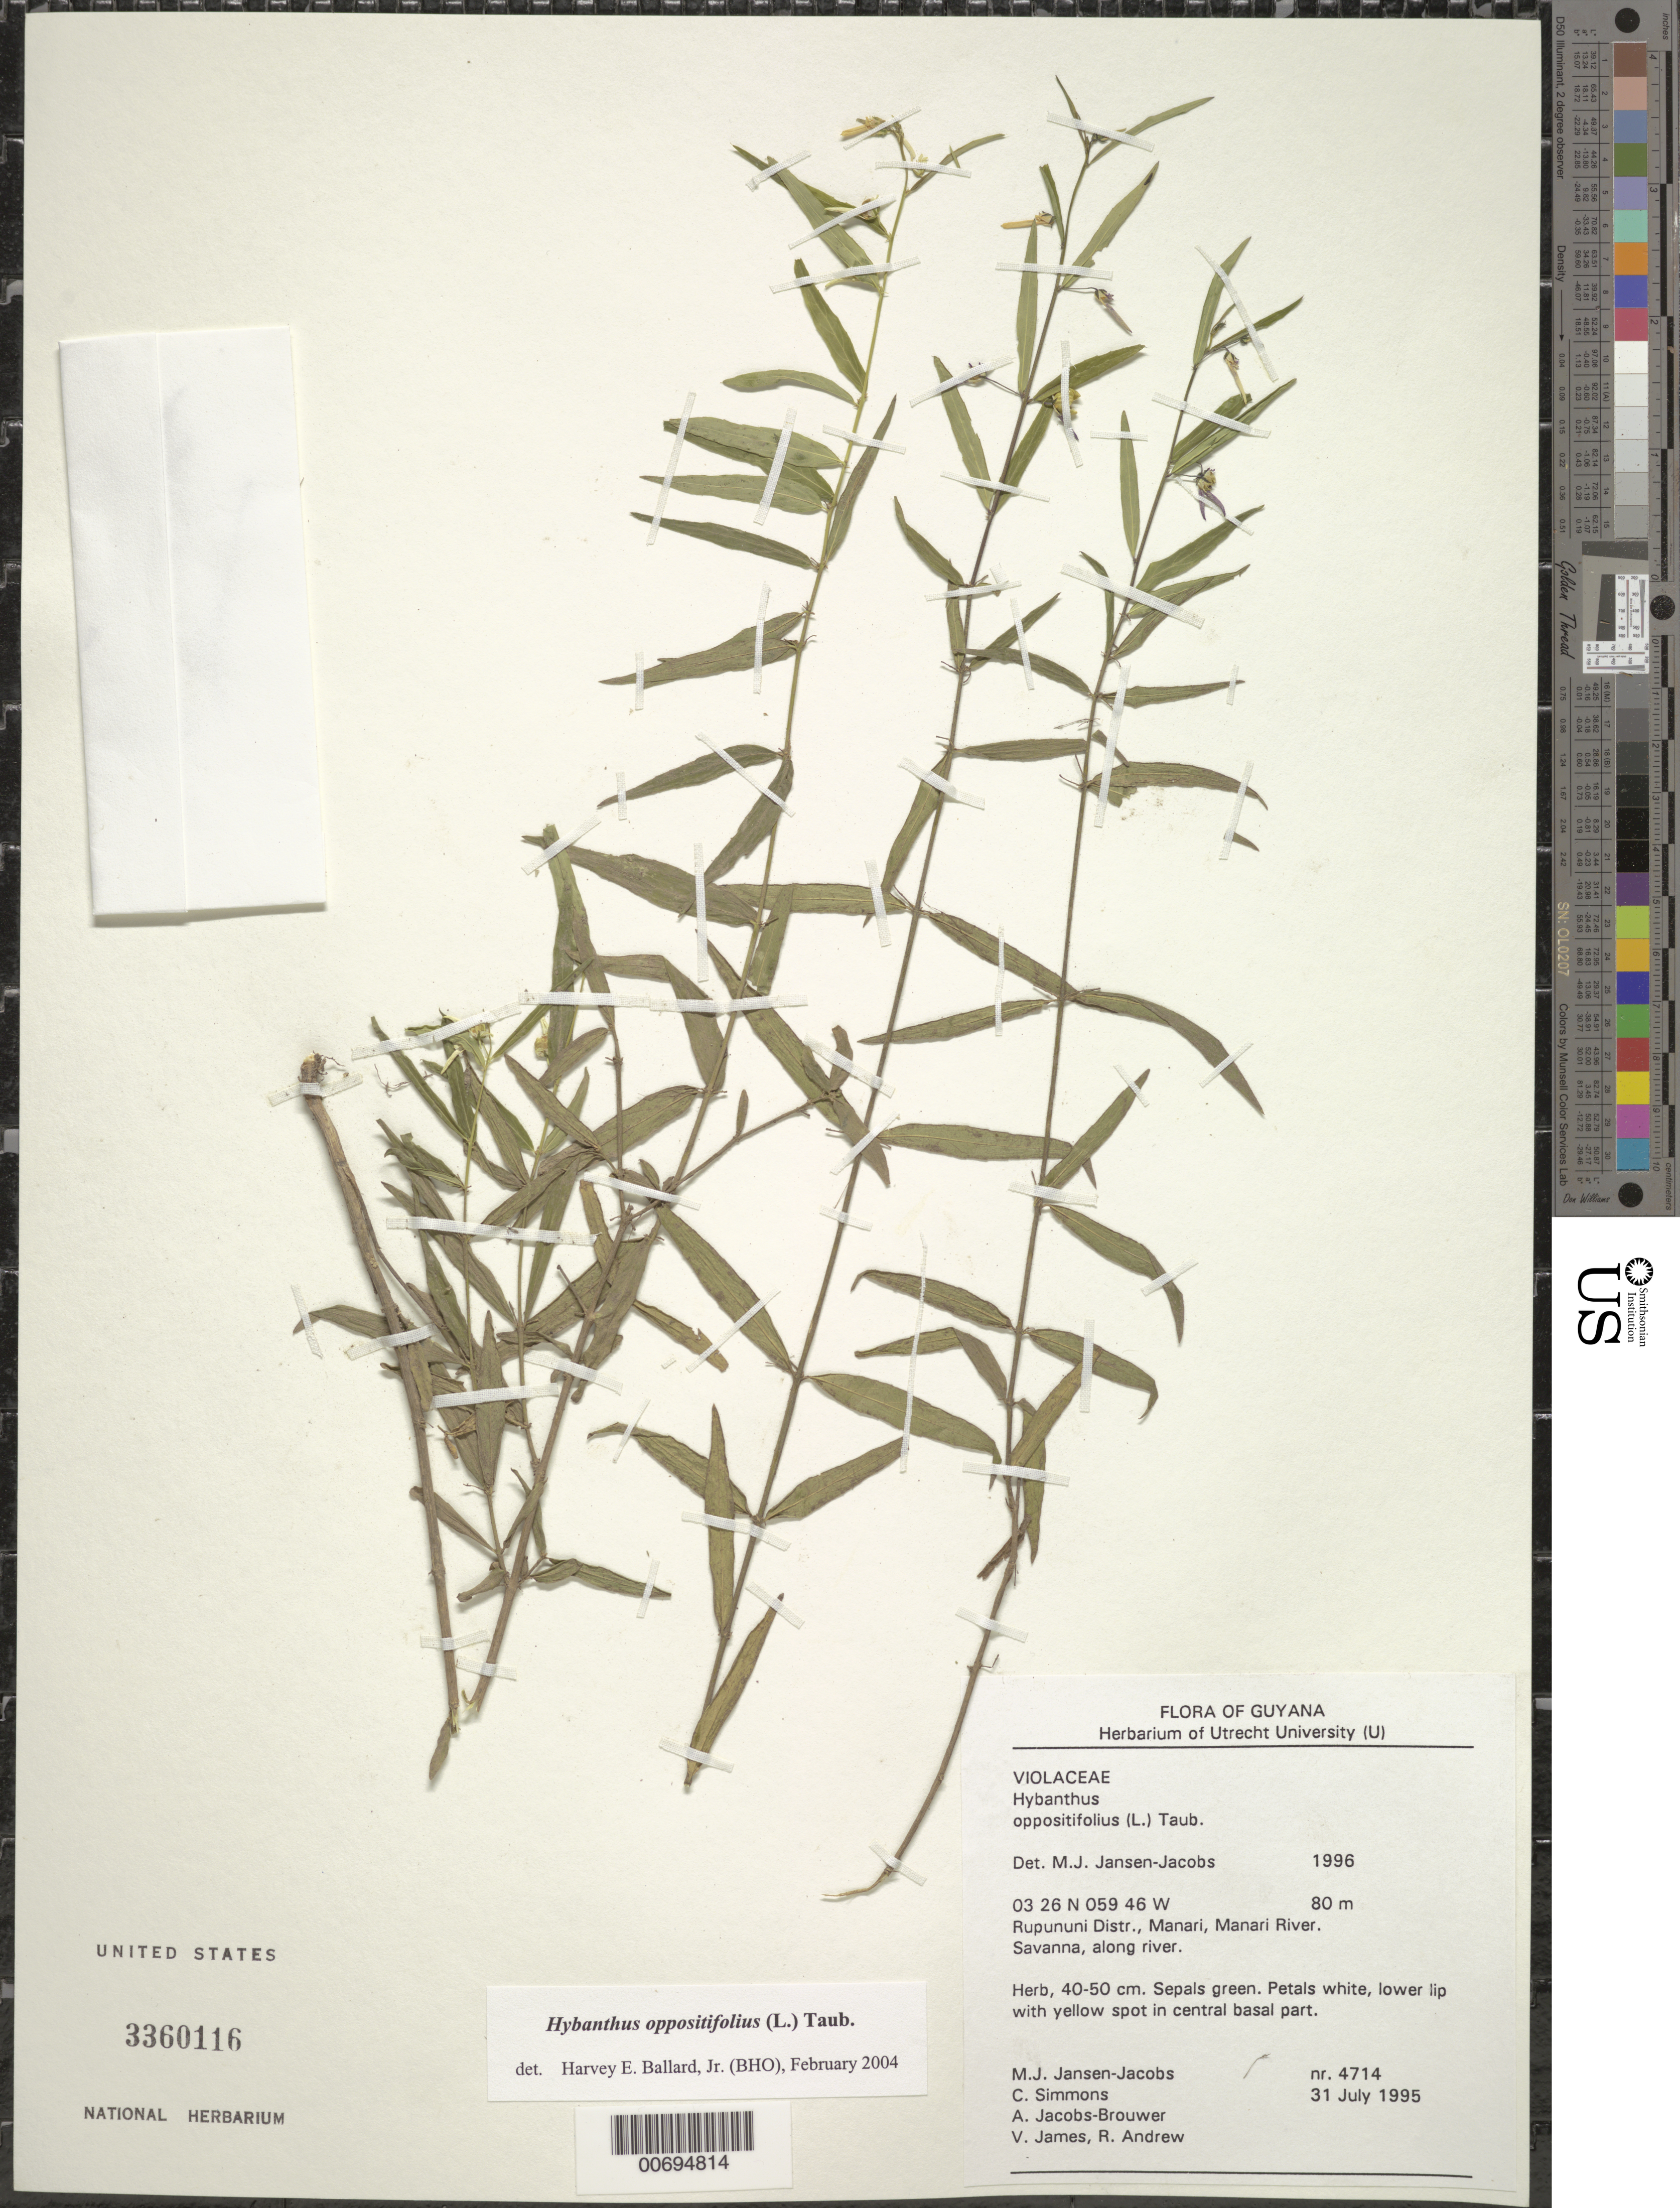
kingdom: Plantae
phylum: Tracheophyta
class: Magnoliopsida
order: Malpighiales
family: Violaceae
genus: Pombalia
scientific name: Pombalia oppositifolia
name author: (L.) Paula-Souza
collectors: M. J. Jansen-Jacobs, C. Simons, A. Jacobs-Brouwer, V. James & R. Andrew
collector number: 4714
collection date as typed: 31-Jul-95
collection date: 1995-07-31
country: Guyana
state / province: U. Takutu-U. Essequibo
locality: Manari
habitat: Savanna, along river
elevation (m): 80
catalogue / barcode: US 3360116